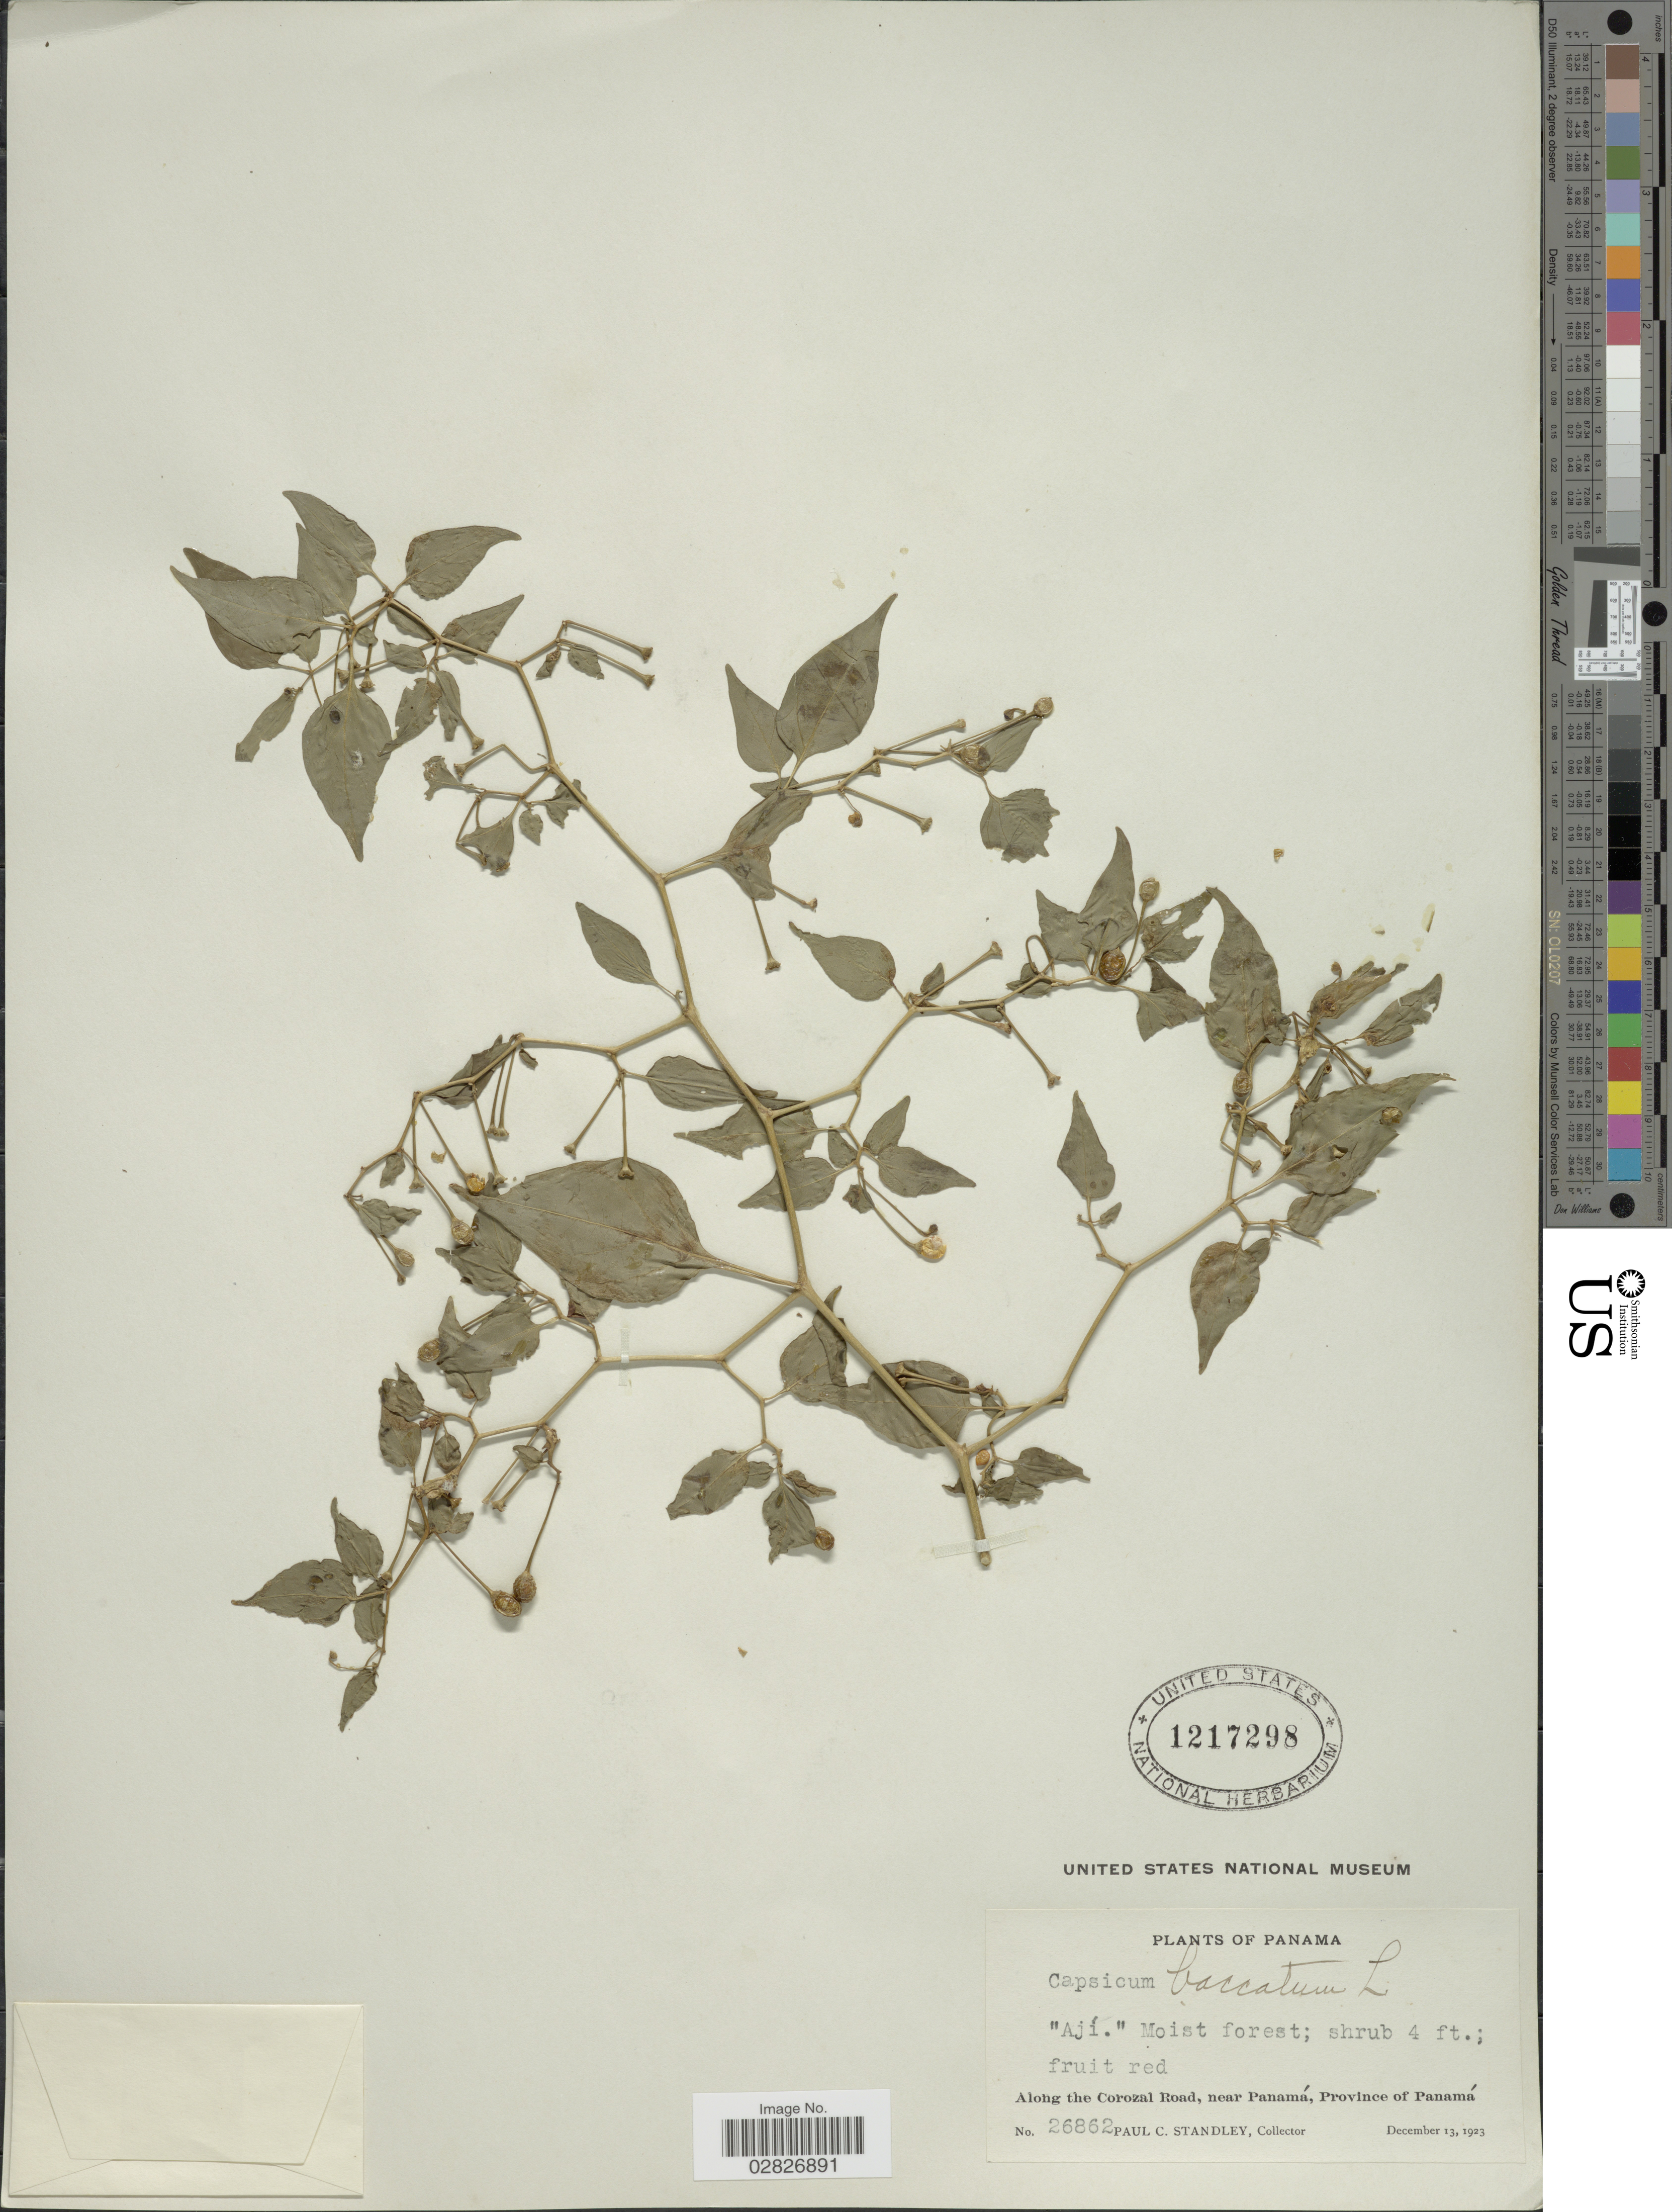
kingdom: Plantae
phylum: Tracheophyta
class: Magnoliopsida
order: Solanales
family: Solanaceae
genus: Capsicum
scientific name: Capsicum baccatum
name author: L.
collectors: P. C. Standley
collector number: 26862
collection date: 1923-12-13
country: Panama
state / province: Panamá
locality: Along the Corozal Road, near Panamá.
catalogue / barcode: US 1217298